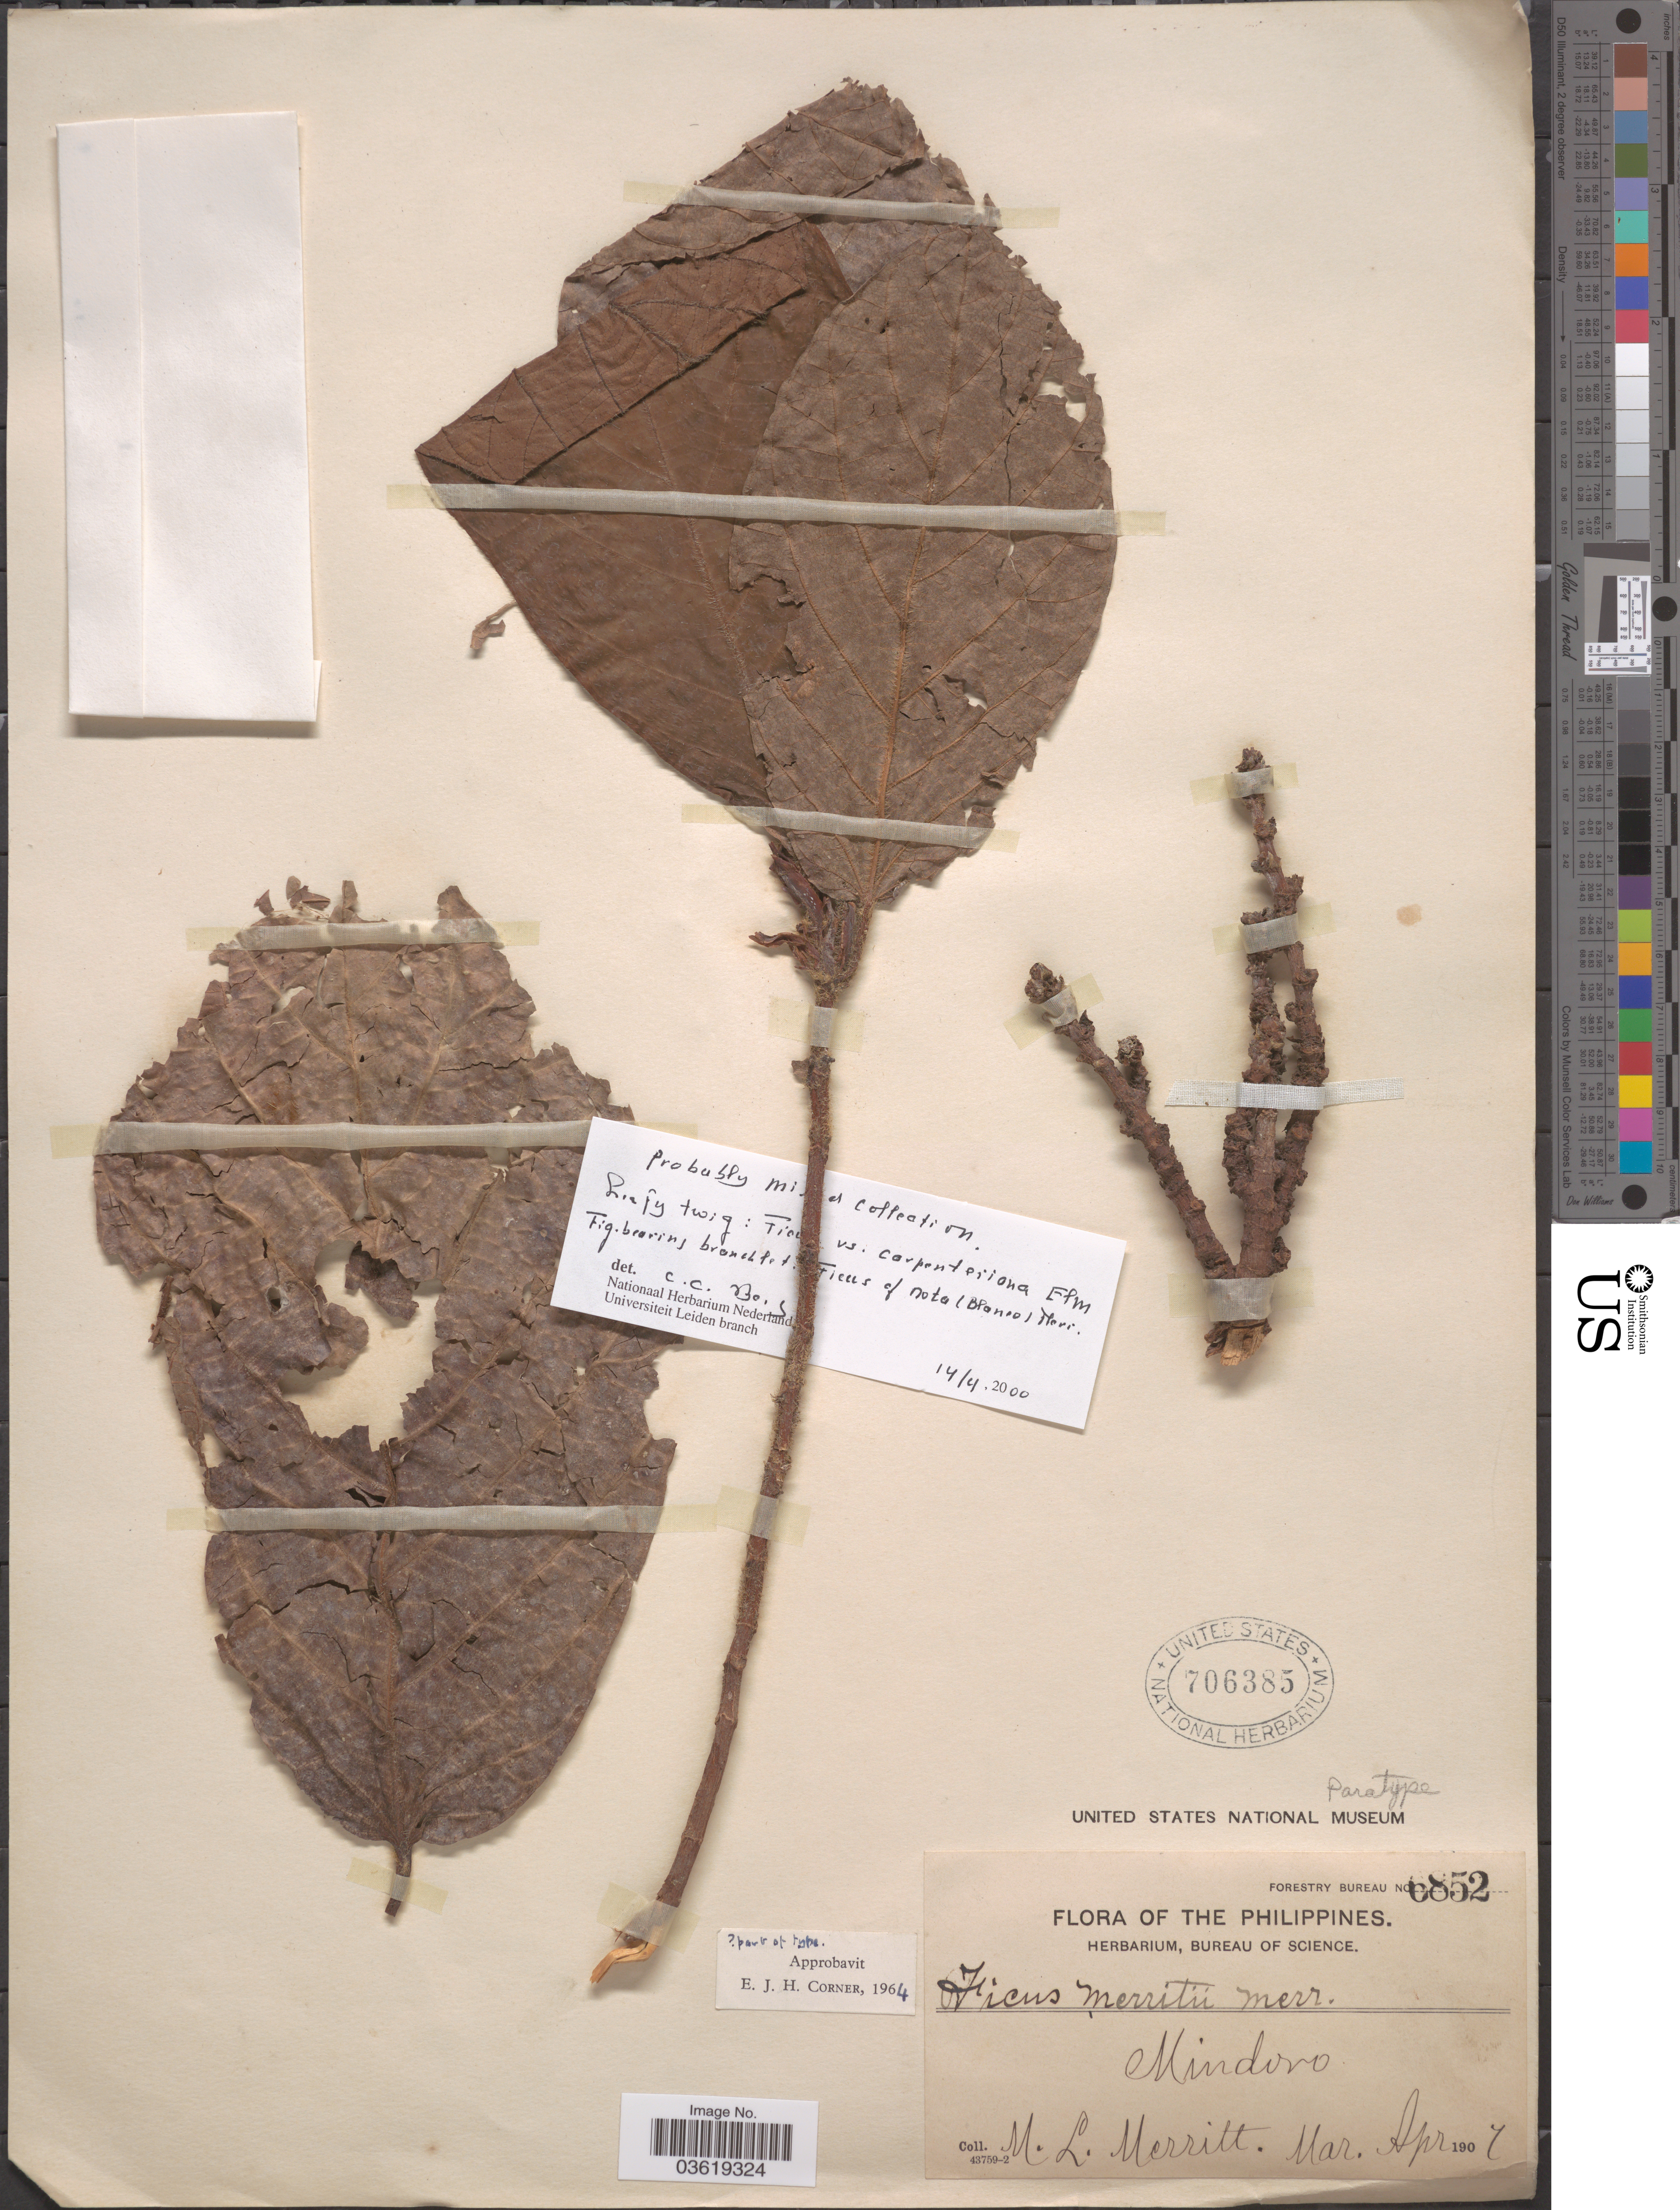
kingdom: Plantae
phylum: Tracheophyta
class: Magnoliopsida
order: Rosales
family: Moraceae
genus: Ficus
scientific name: Ficus nota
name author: (C.E. Blanco) Merr.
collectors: M. L. Merritt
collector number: Forestry Bureau 6852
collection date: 1907-03/1907-04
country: Philippines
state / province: Mimaropa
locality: Mindoro.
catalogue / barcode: US 706385